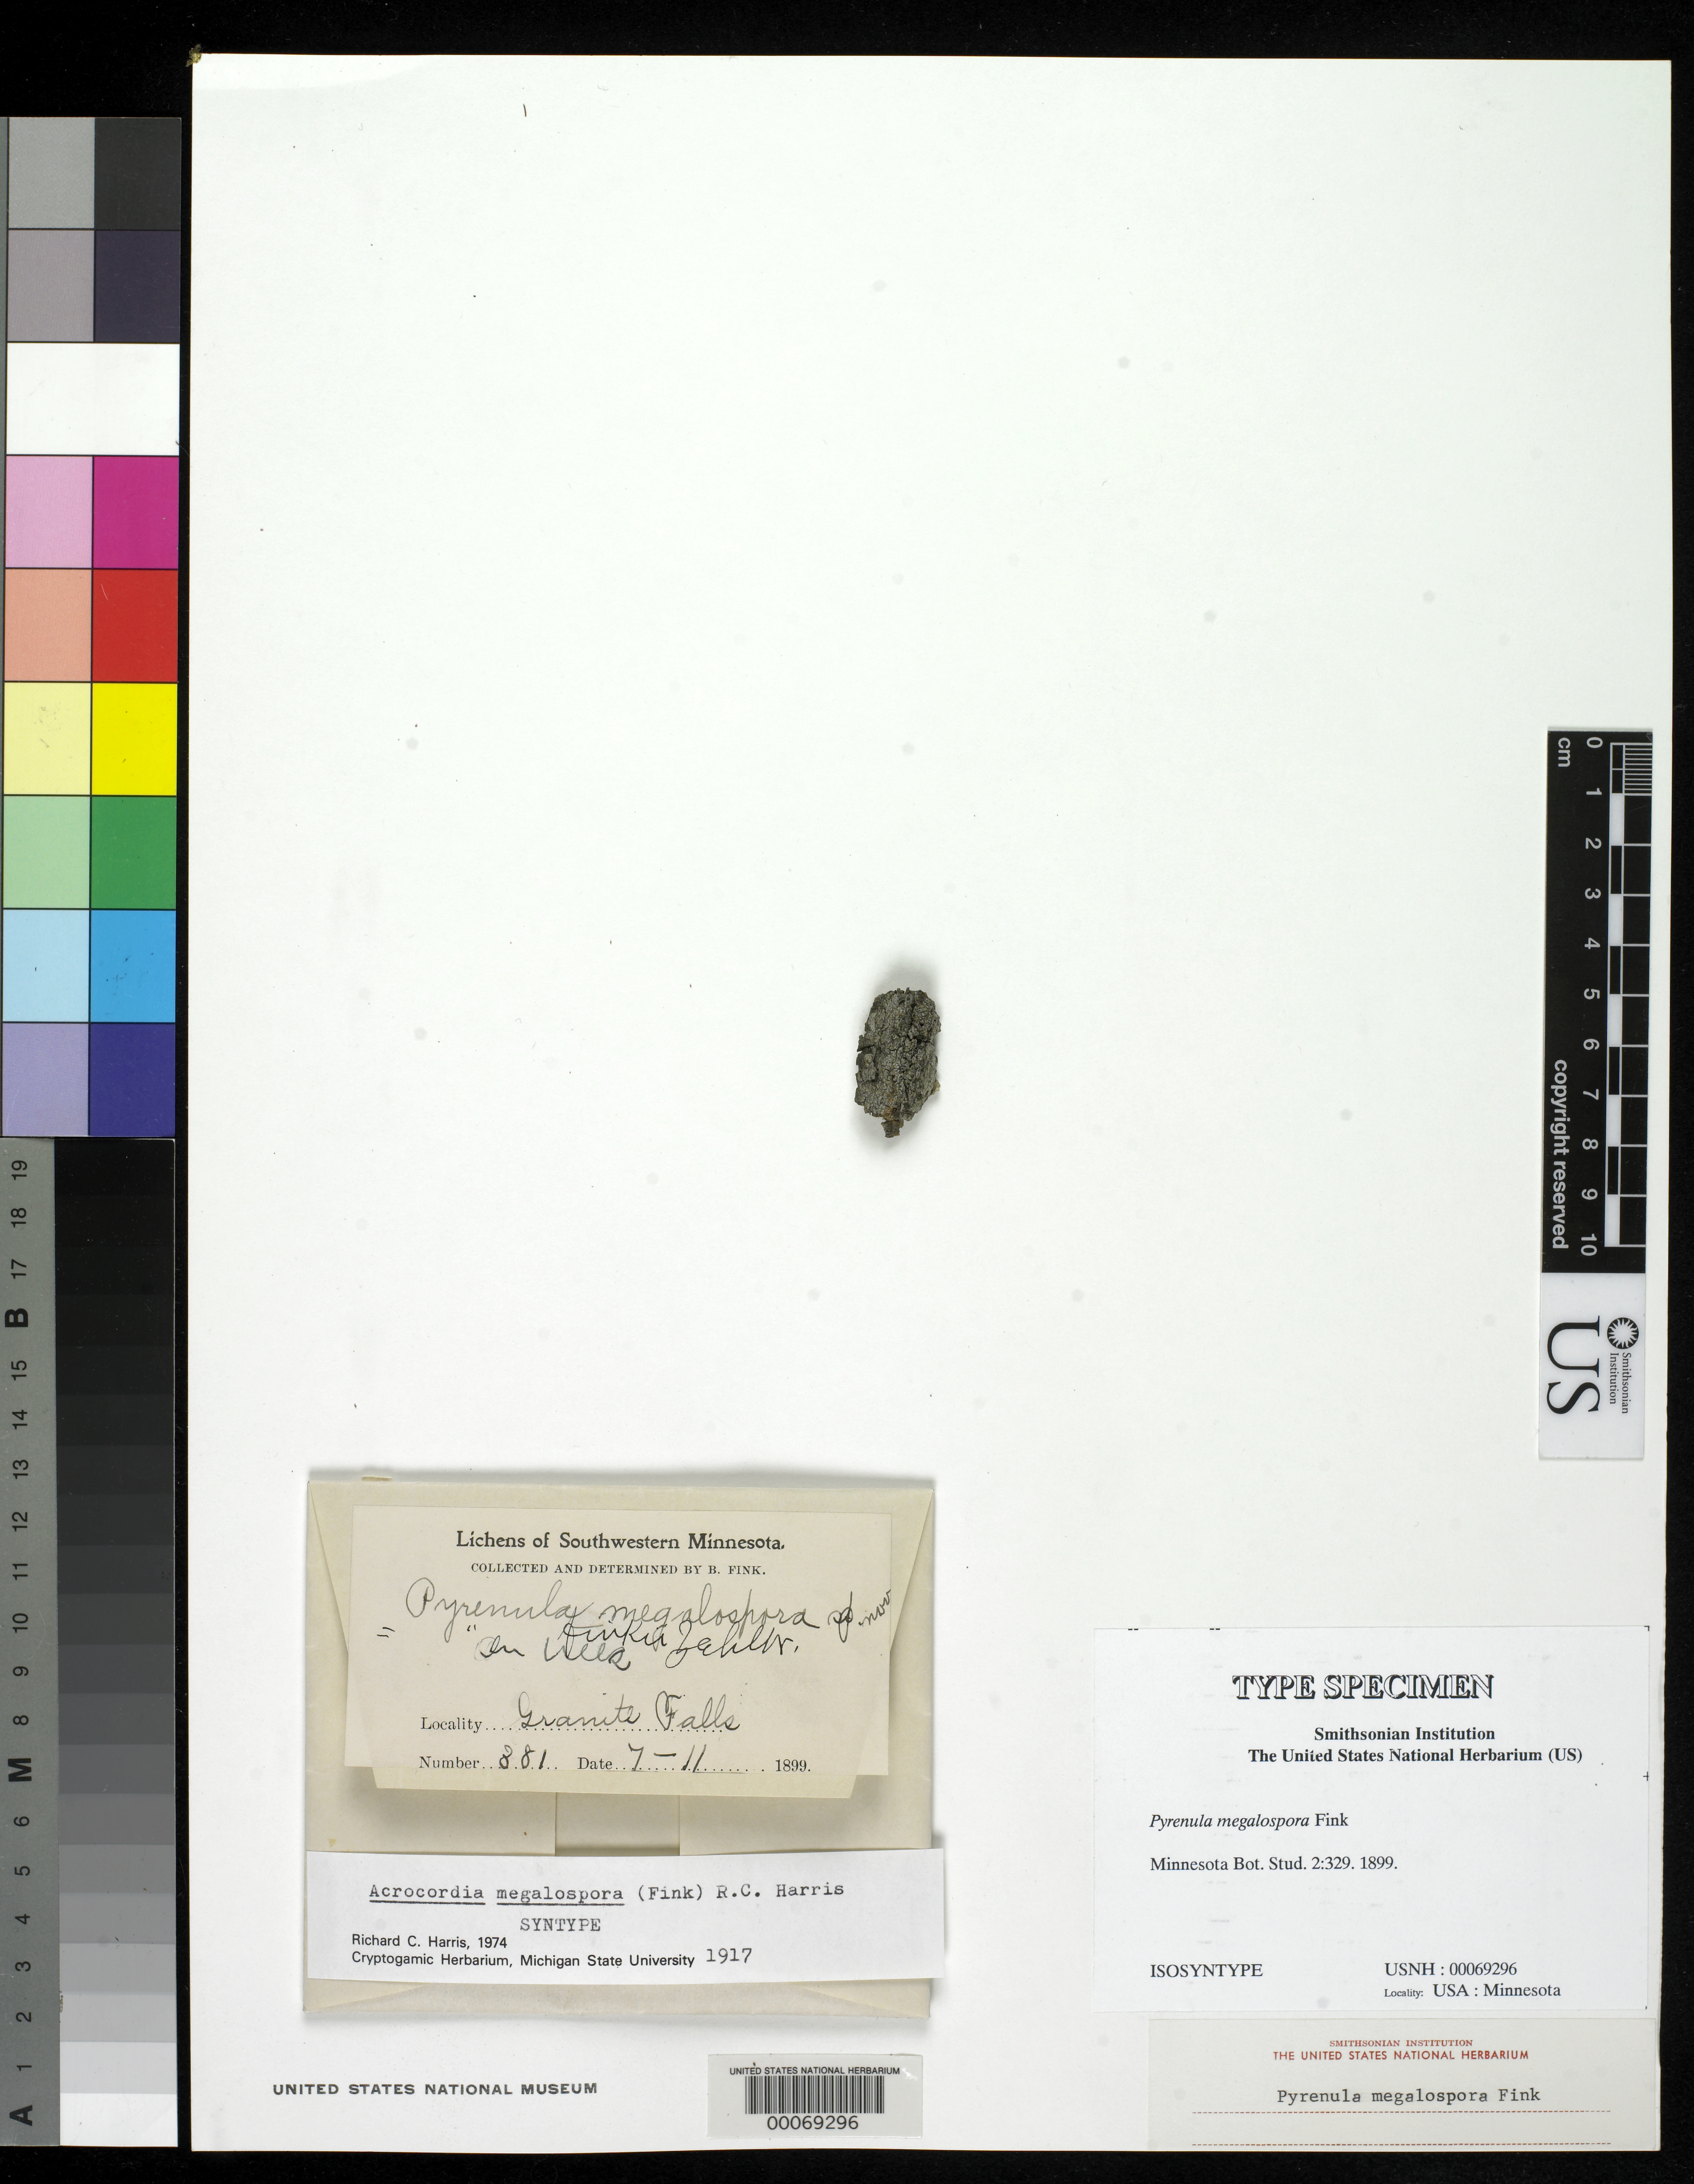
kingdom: Fungi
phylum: Ascomycota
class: Eurotiomycetes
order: Pyrenulales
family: Pyrenulaceae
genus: Pyrenula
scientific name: Pyrenula megalospora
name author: Fink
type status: Isosyntype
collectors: B. Fink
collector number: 381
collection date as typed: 11 Jul 1899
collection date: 1899-07-11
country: United States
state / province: Minnesota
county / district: Yellow Medicine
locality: Granite Falls.